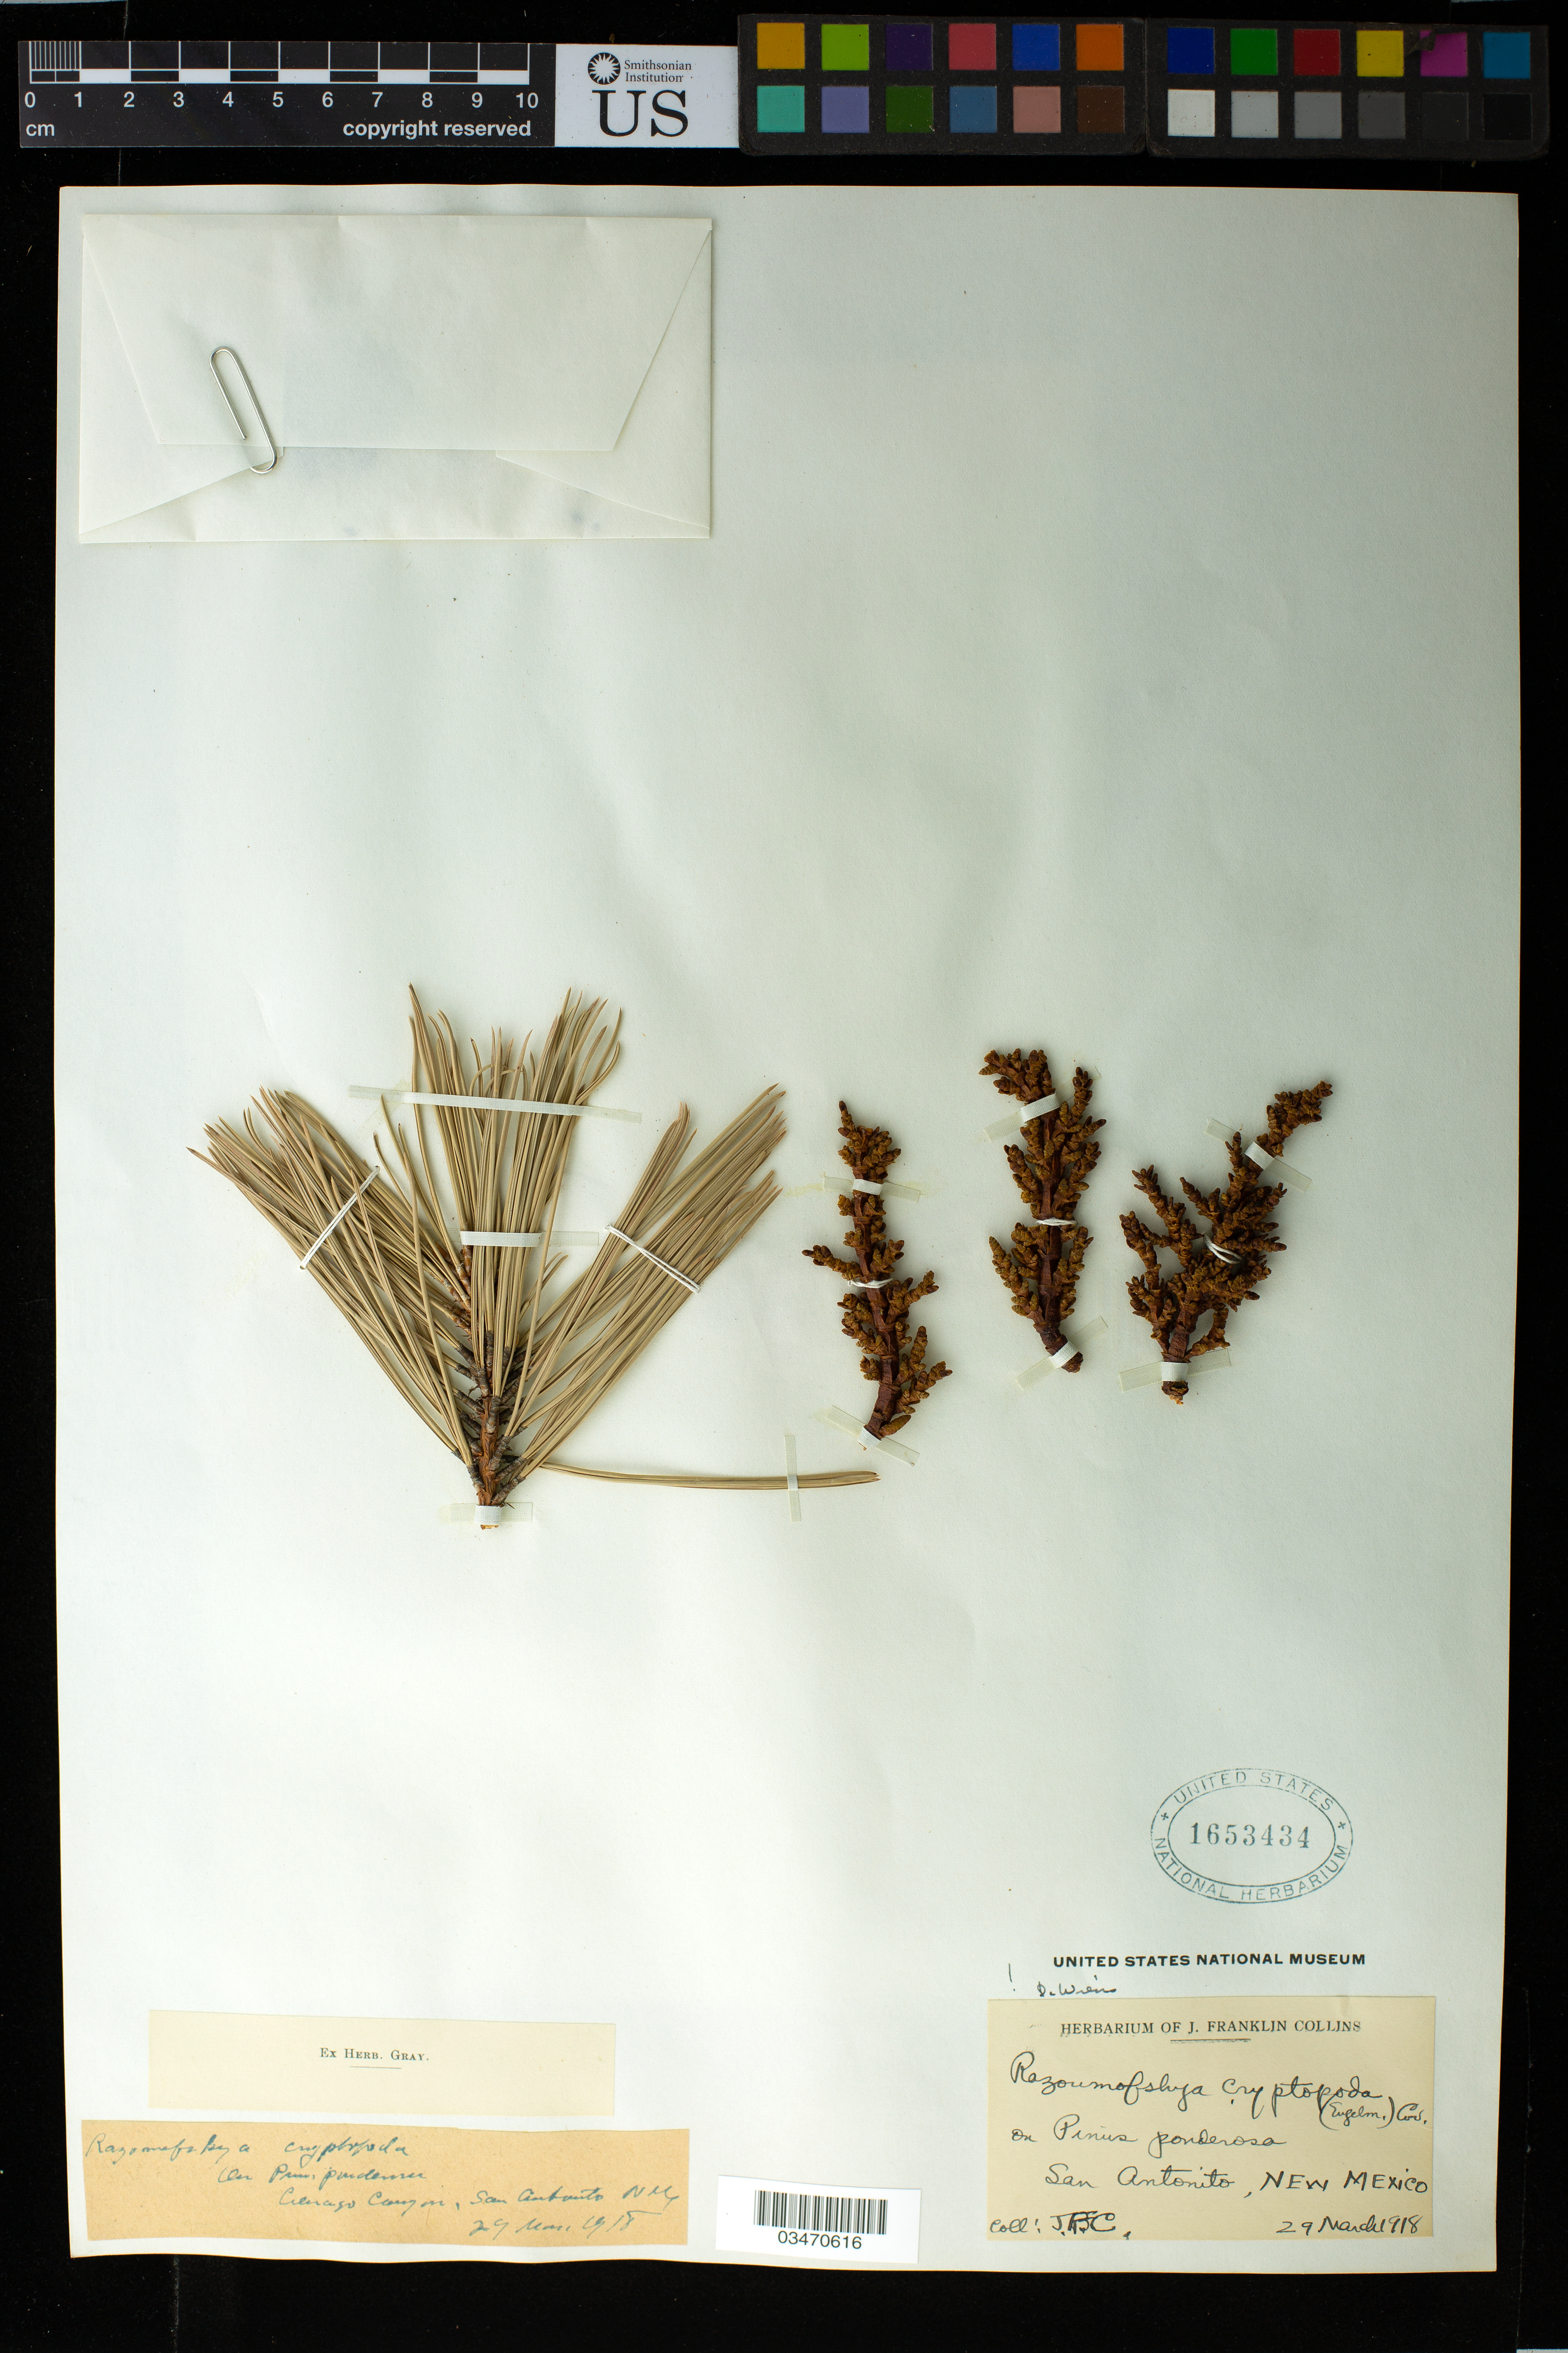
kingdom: Plantae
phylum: Tracheophyta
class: Magnoliopsida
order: Santalales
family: Viscaceae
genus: Arceuthobium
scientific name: Arceuthobium vaginatum f. cryptopodum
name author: (Engelm.) L.S. Gill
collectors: J. Collins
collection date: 1918-03-29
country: United States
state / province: New Mexico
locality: San Antonio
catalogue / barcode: US 1653434